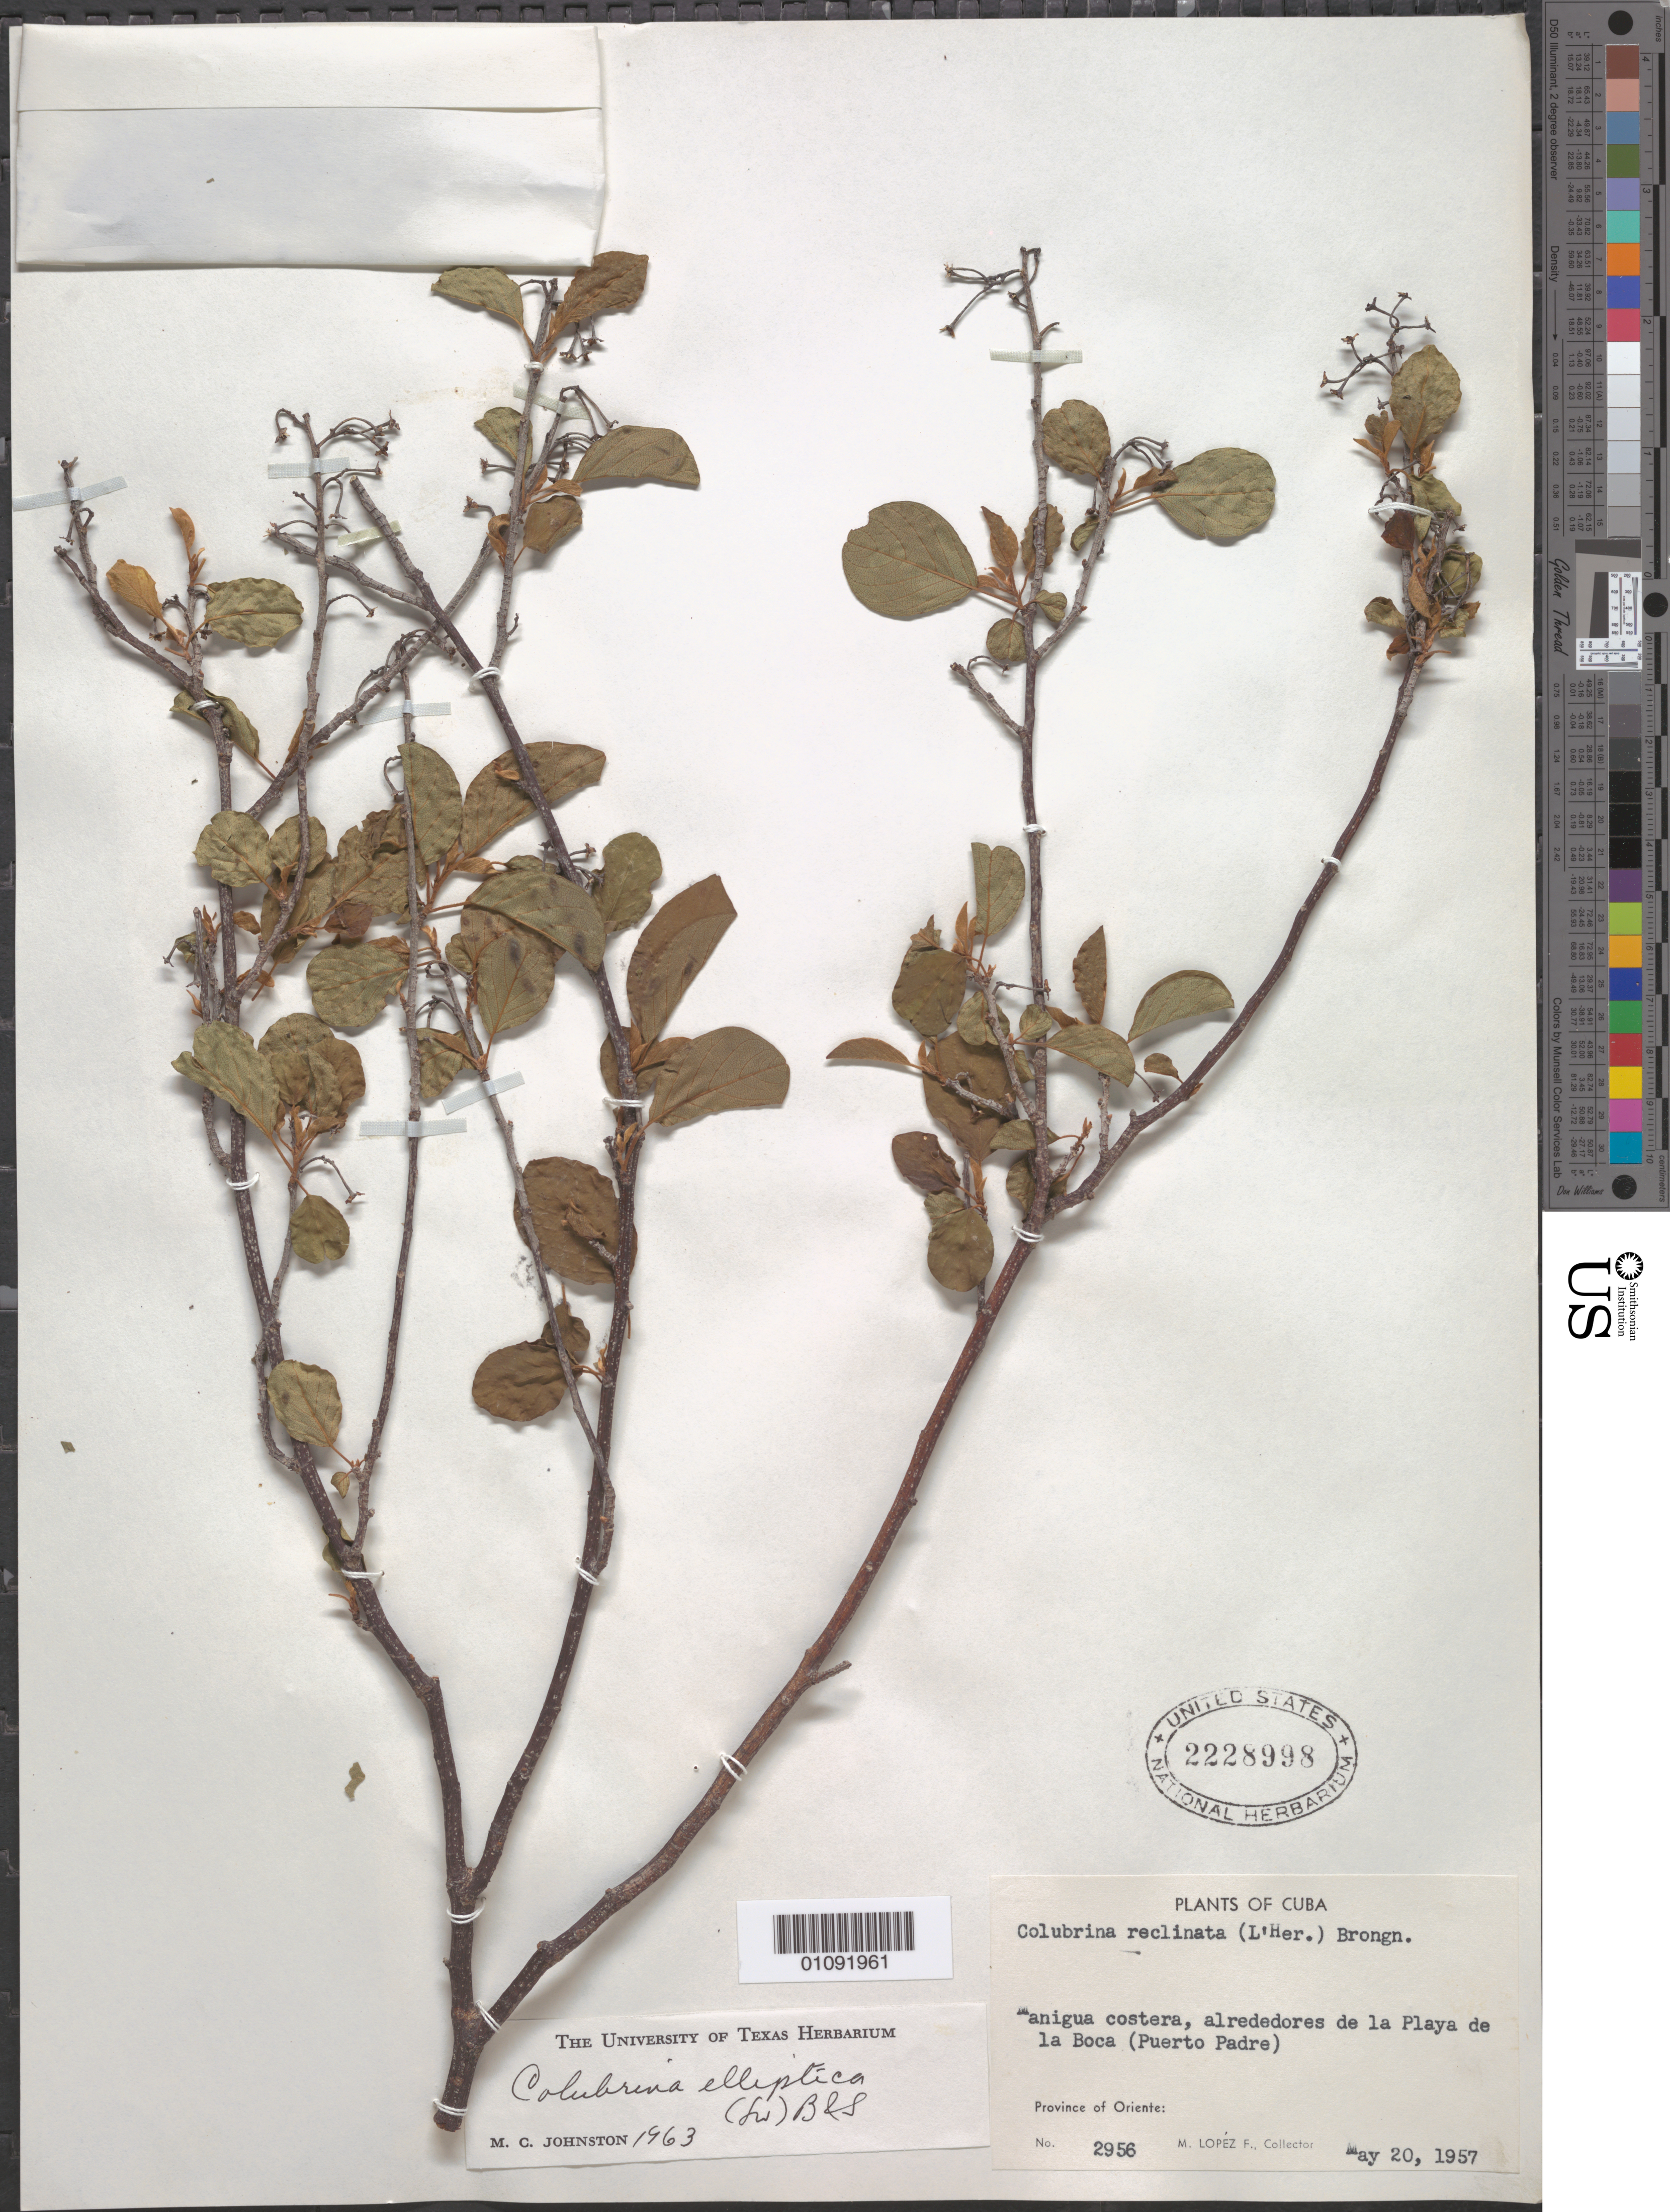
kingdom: Plantae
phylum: Tracheophyta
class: Magnoliopsida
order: Rosales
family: Rhamnaceae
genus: Colubrina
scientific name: Colubrina elliptica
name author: (Sw.) Brizicky & W.L. Stern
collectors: M. López Figueiras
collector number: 2956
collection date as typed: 20 May 1957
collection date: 1957-05-20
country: Cuba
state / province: Las Tunas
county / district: Puerto Padre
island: Cuba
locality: Manigua costera, alrededores de la Playa de la Boca (Puerto Padre)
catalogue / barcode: US 2228998